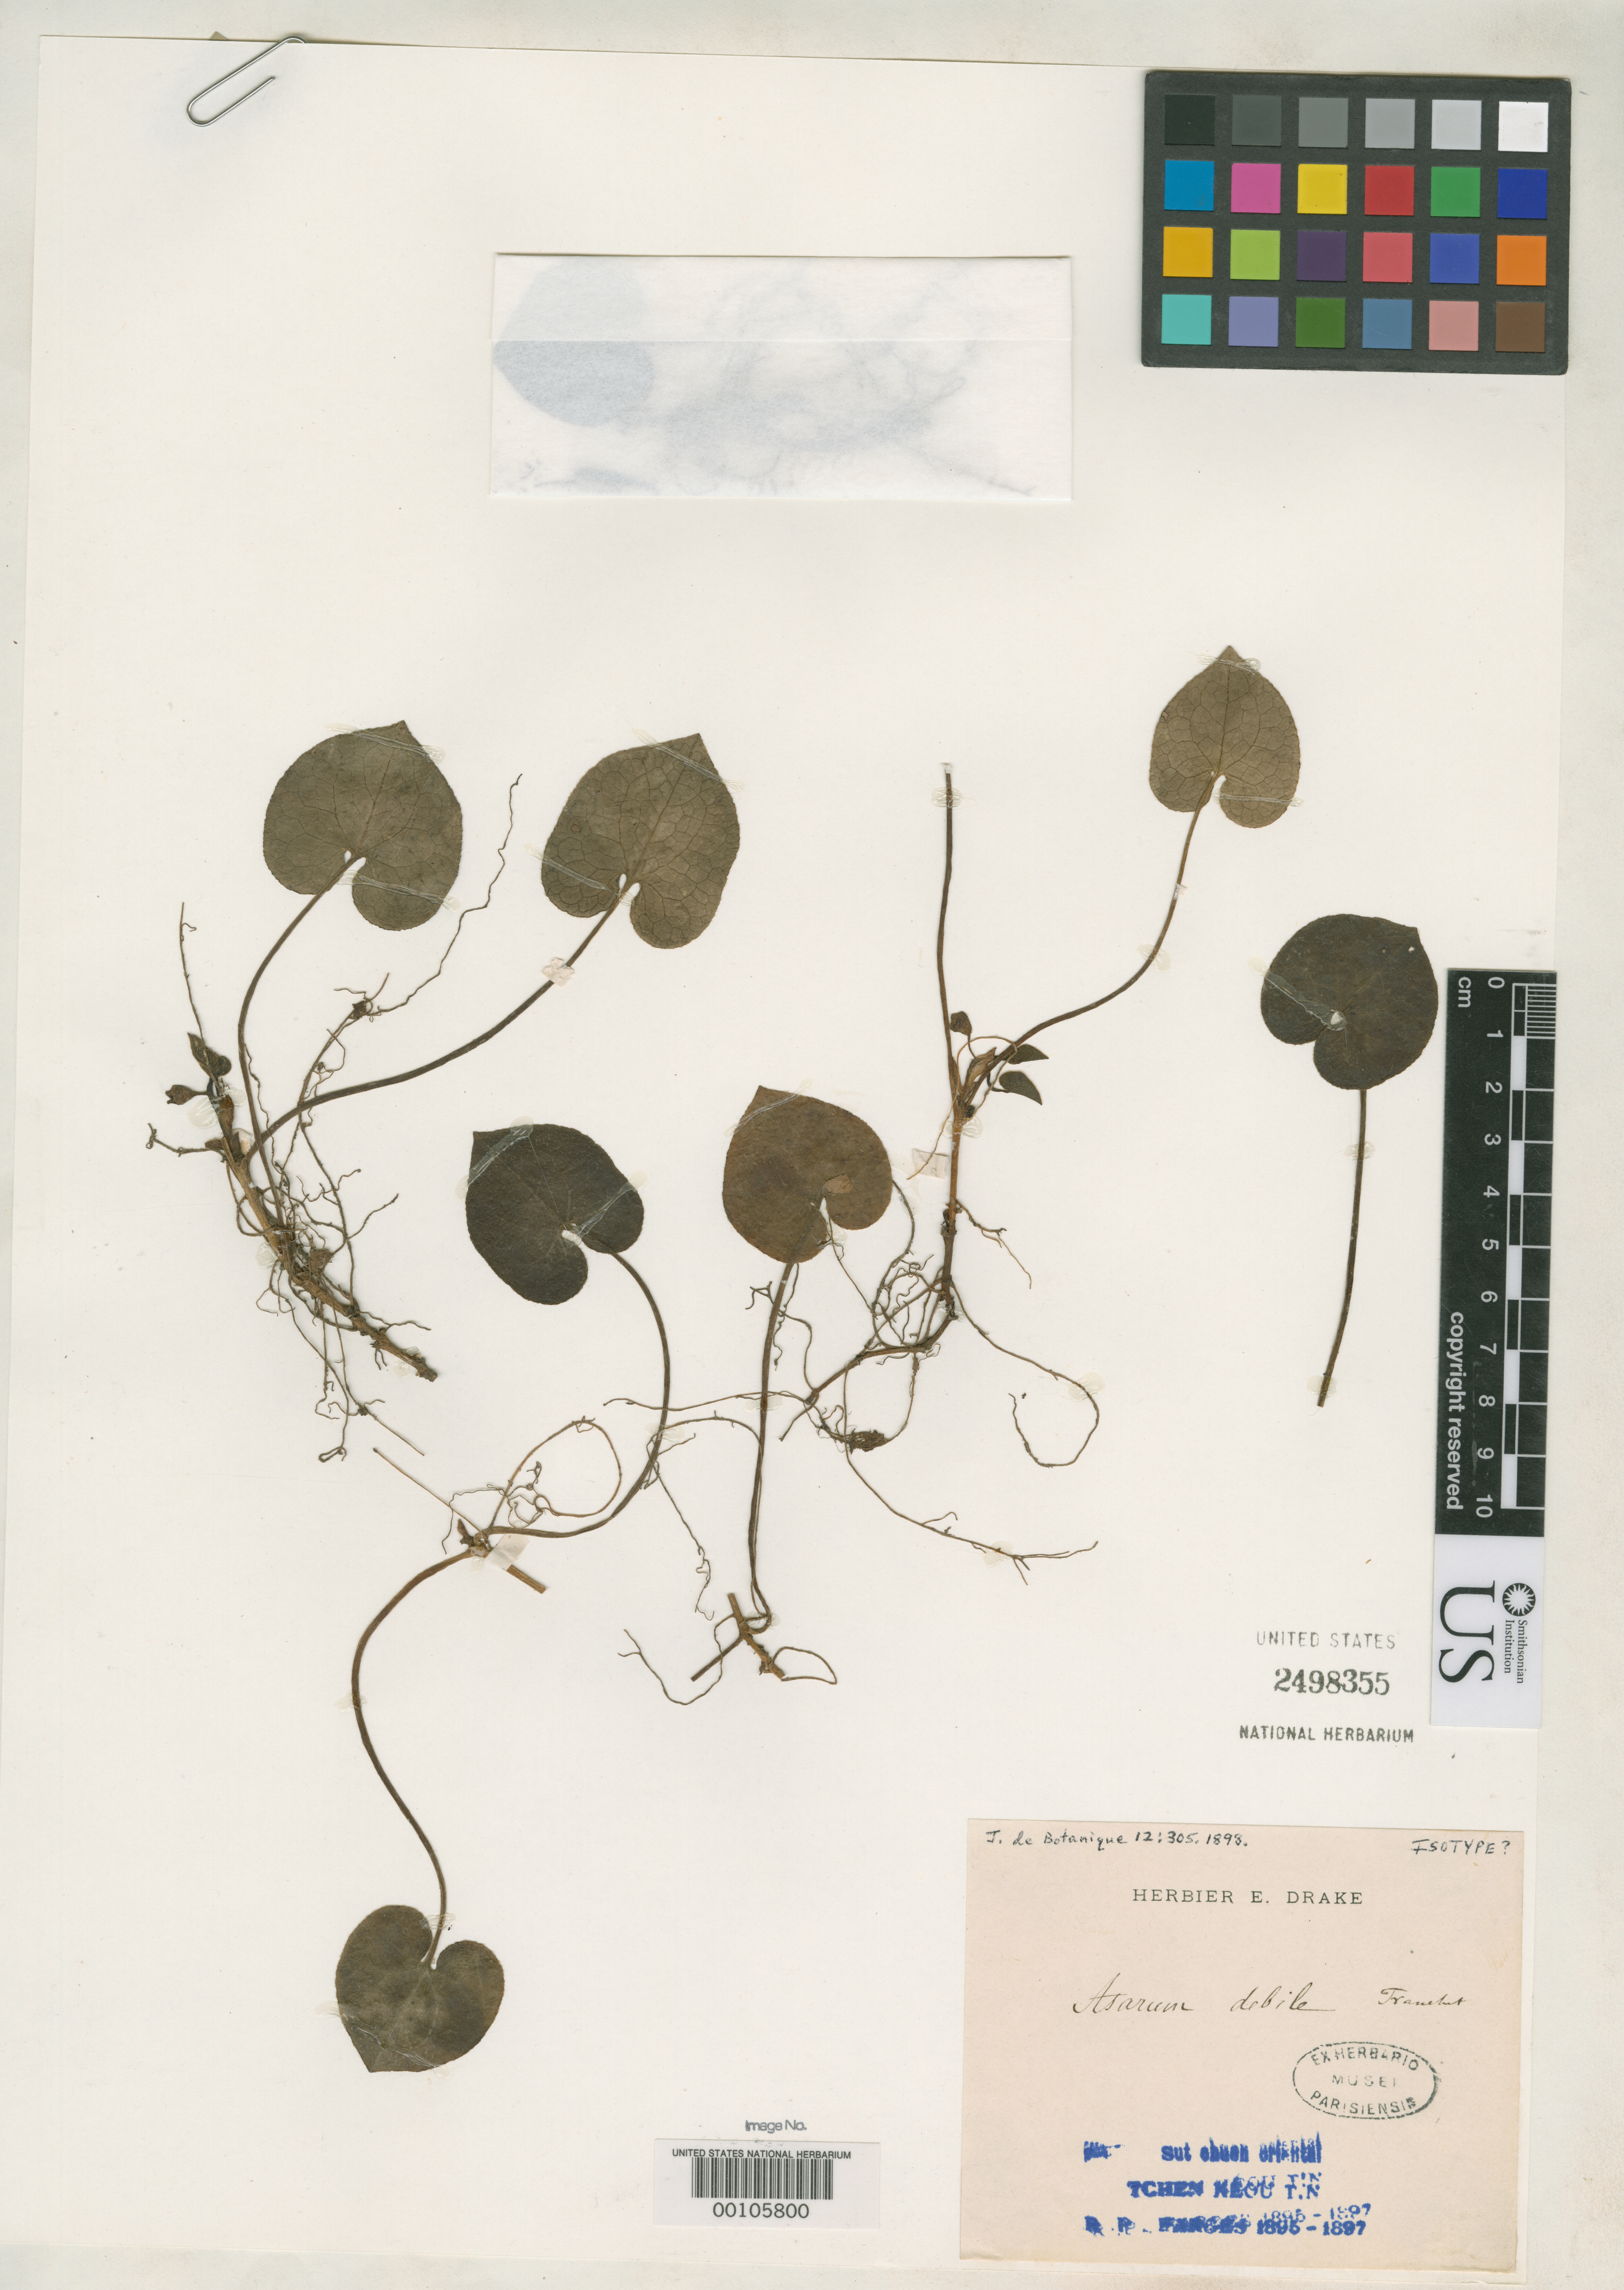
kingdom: Plantae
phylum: Tracheophyta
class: Magnoliopsida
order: Piperales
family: Aristolochiaceae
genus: Asarum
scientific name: Asarum debile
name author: Franch.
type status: Possible Isotype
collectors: P. G. Farges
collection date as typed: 1895 to -- --- 1897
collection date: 1895/1897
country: China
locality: Tchen-keou-tin.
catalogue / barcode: US 2498355